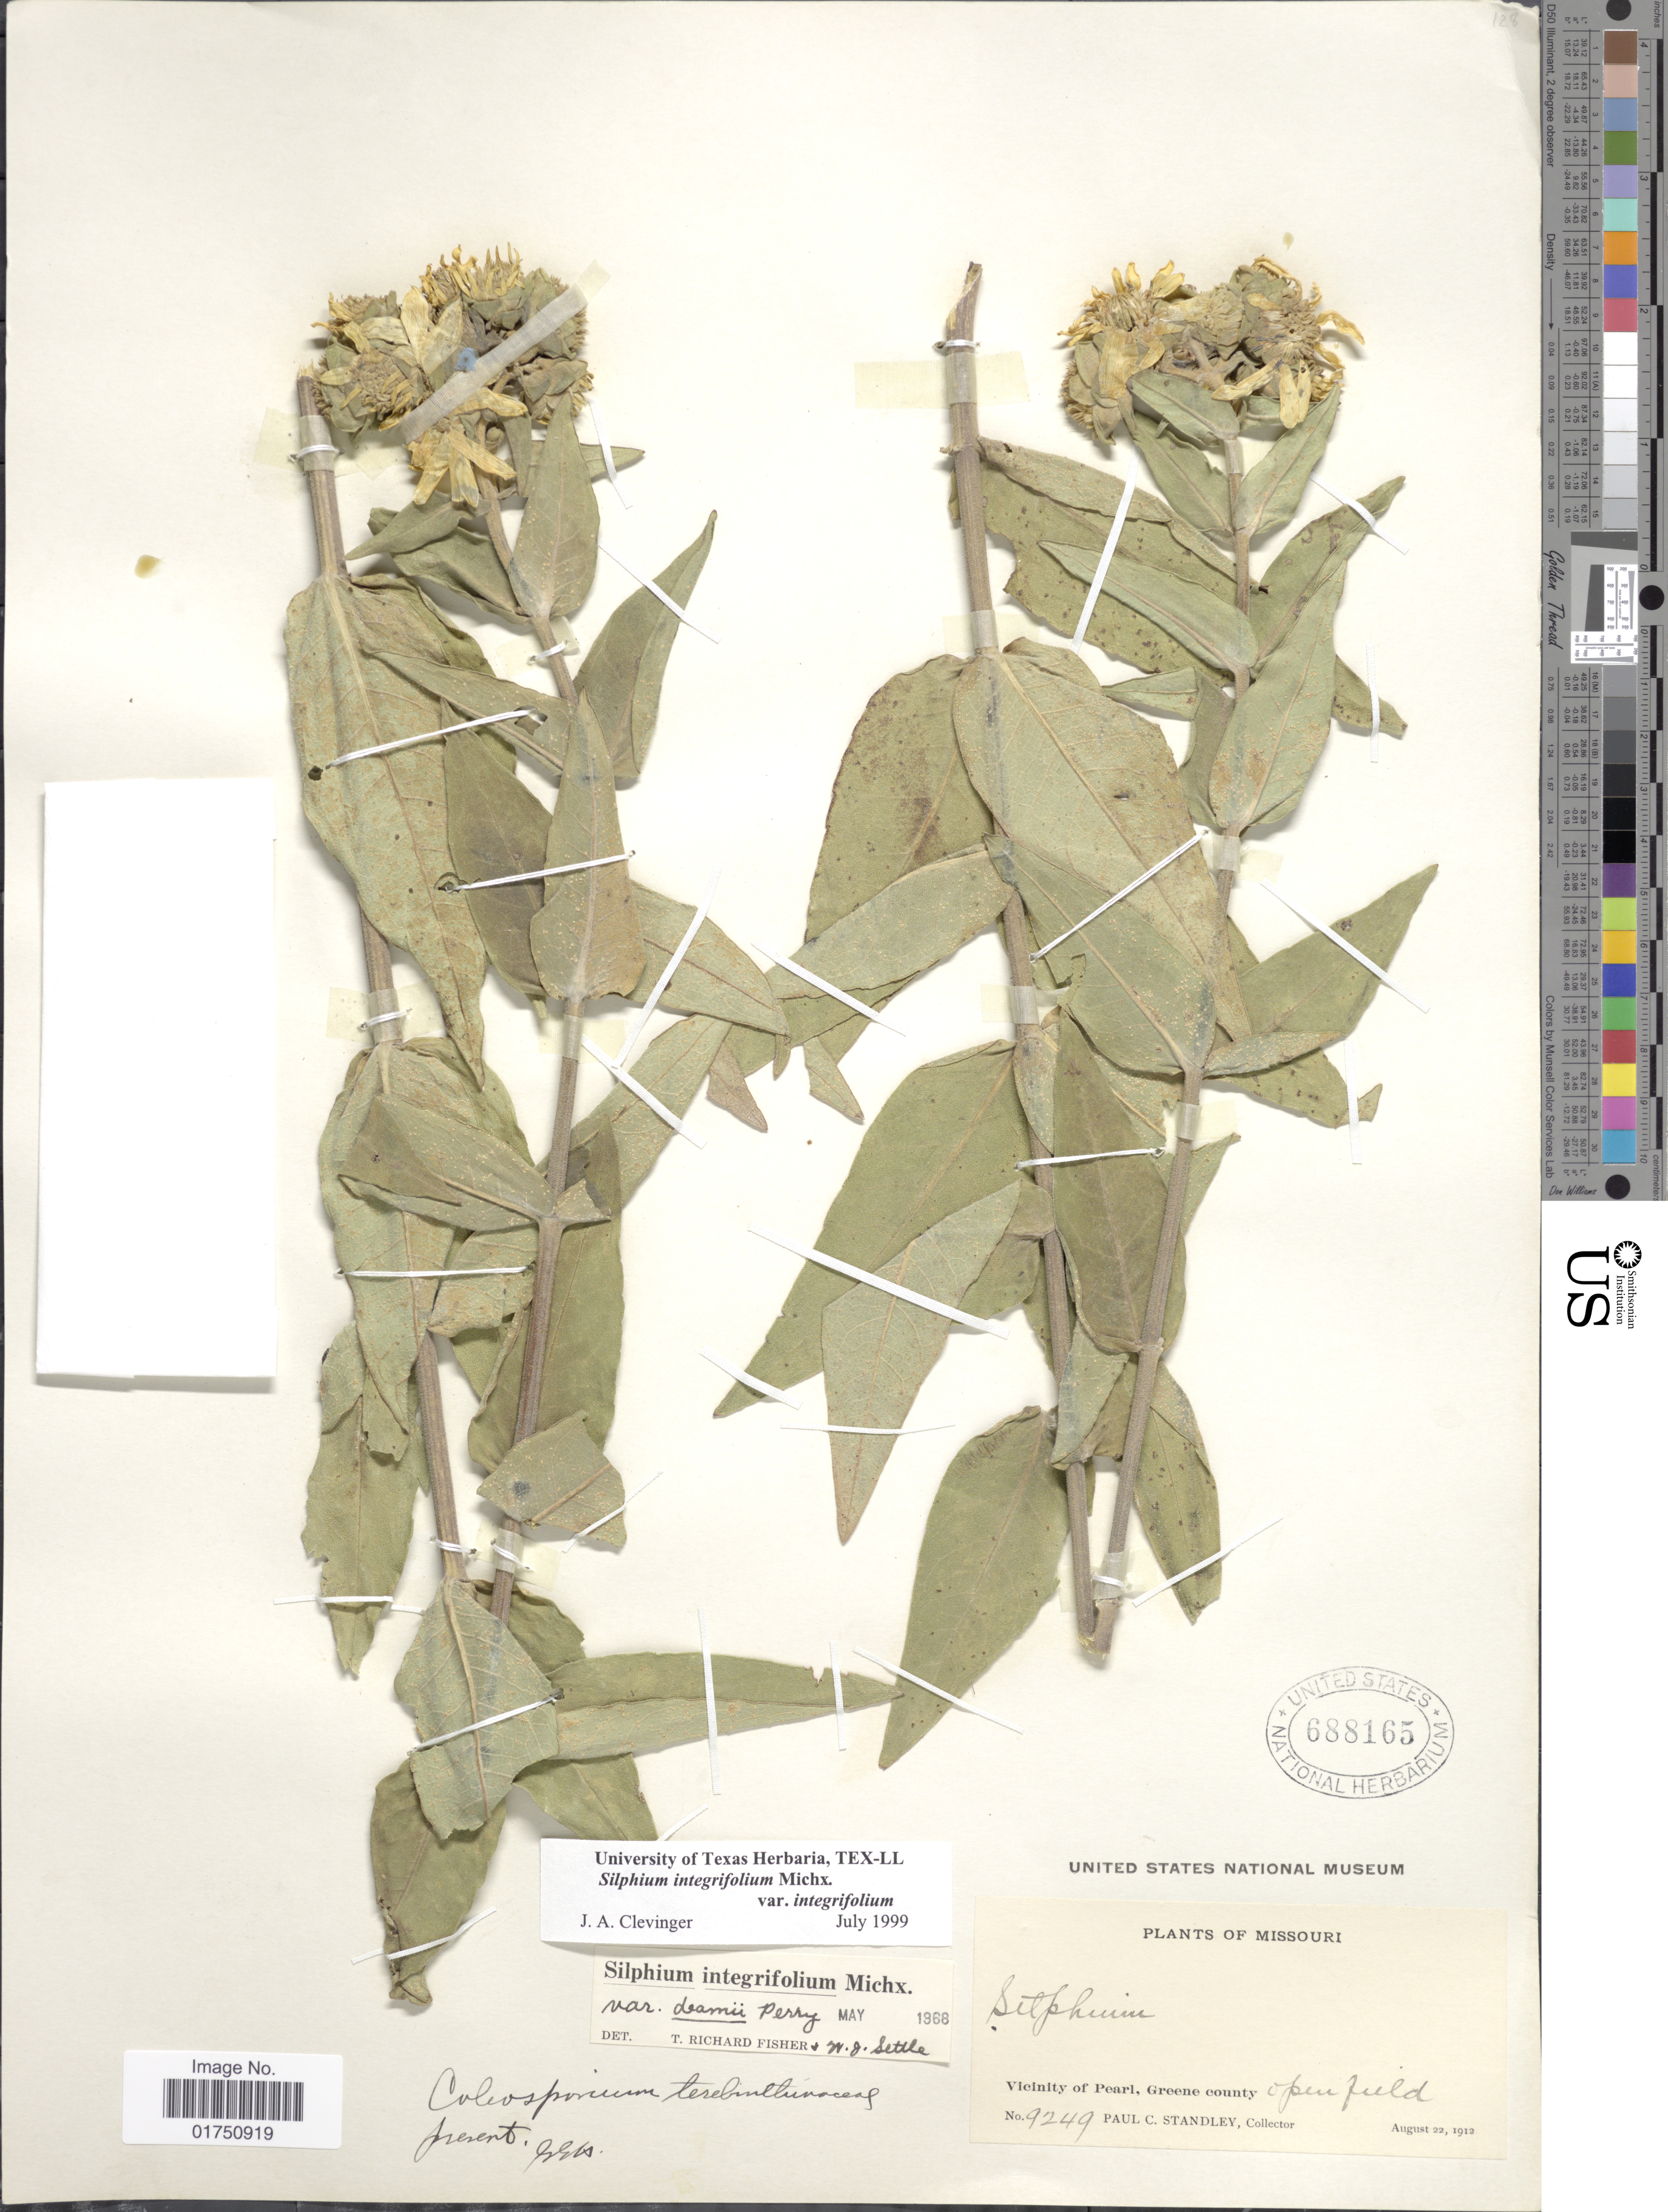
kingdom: Plantae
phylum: Tracheophyta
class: Magnoliopsida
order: Asterales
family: Asteraceae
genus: Silphium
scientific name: Silphium integrifolium var. integrifolium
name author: Michx.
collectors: P. C. Standley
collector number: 9249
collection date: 1912-08-22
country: United States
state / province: Missouri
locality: Vicinity of Pearl, Greene county, open field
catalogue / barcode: US 688165